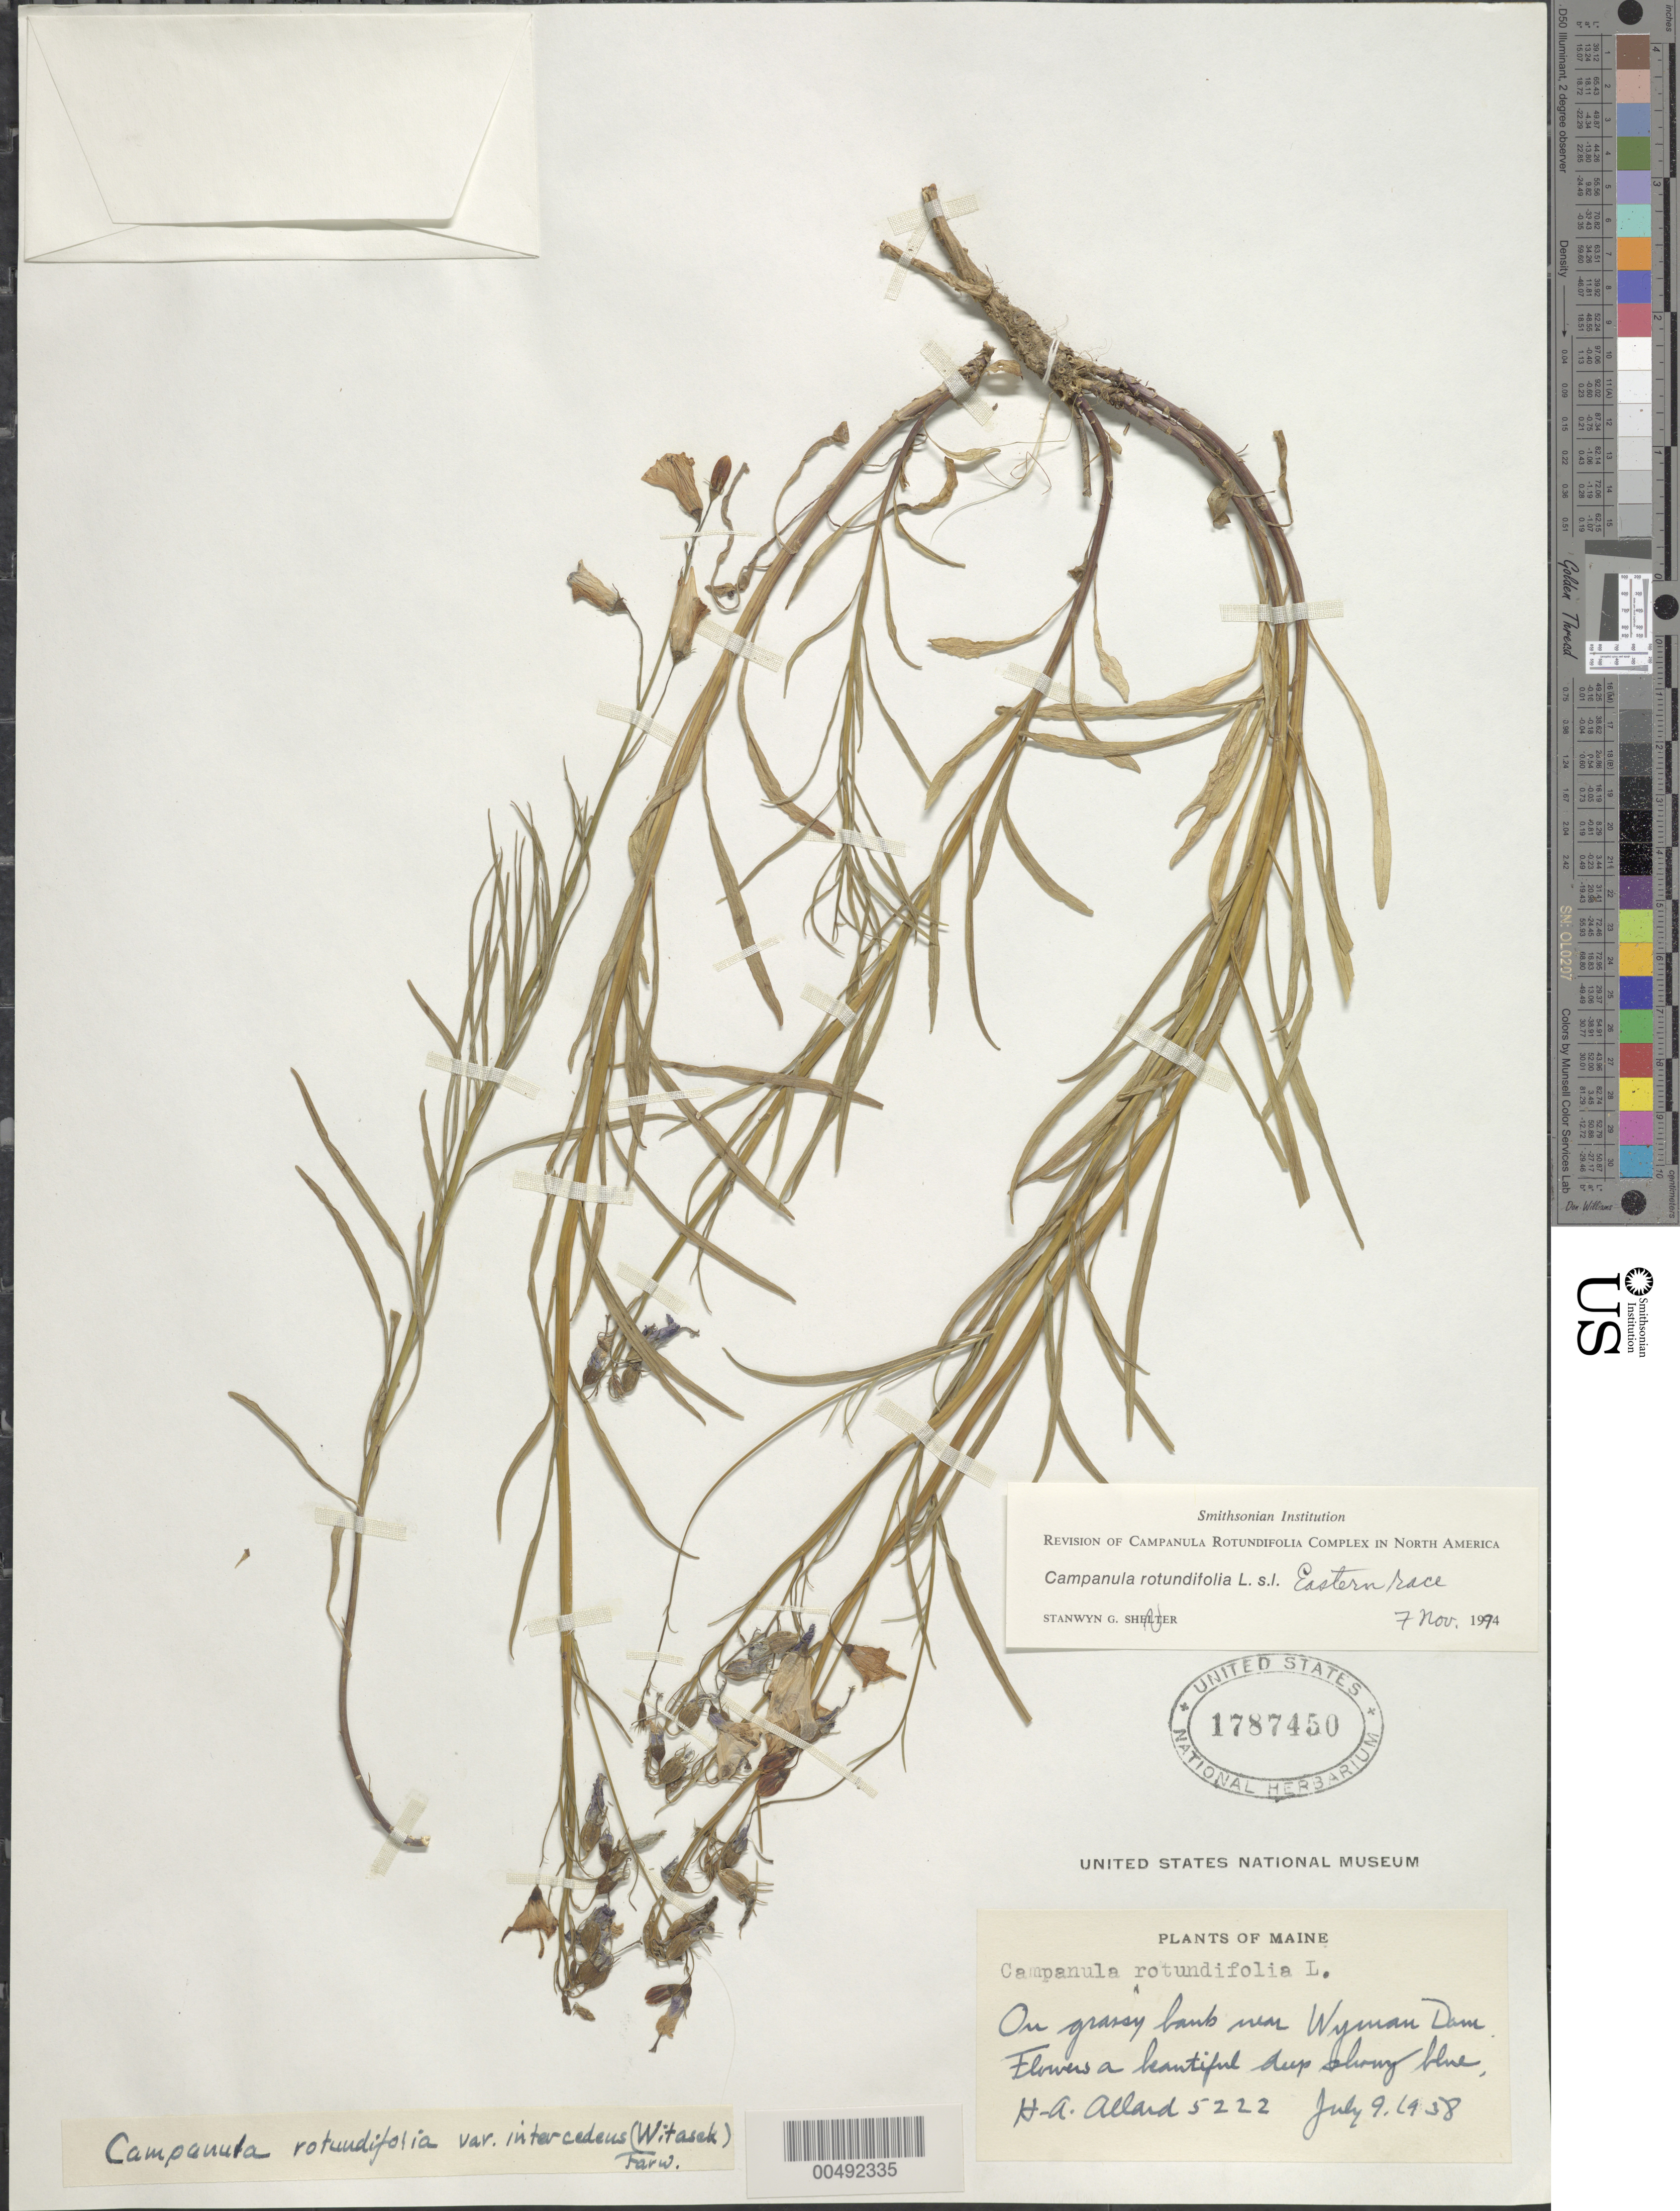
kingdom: Plantae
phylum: Tracheophyta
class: Magnoliopsida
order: Asterales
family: Campanulaceae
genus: Campanula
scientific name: Campanula rotundifolia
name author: L.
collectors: H. A. Allard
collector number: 5222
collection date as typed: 09 Jul 1958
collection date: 1958-07-09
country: United States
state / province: Maine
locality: near Wyman Dam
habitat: on grassy bank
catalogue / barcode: US 1787450